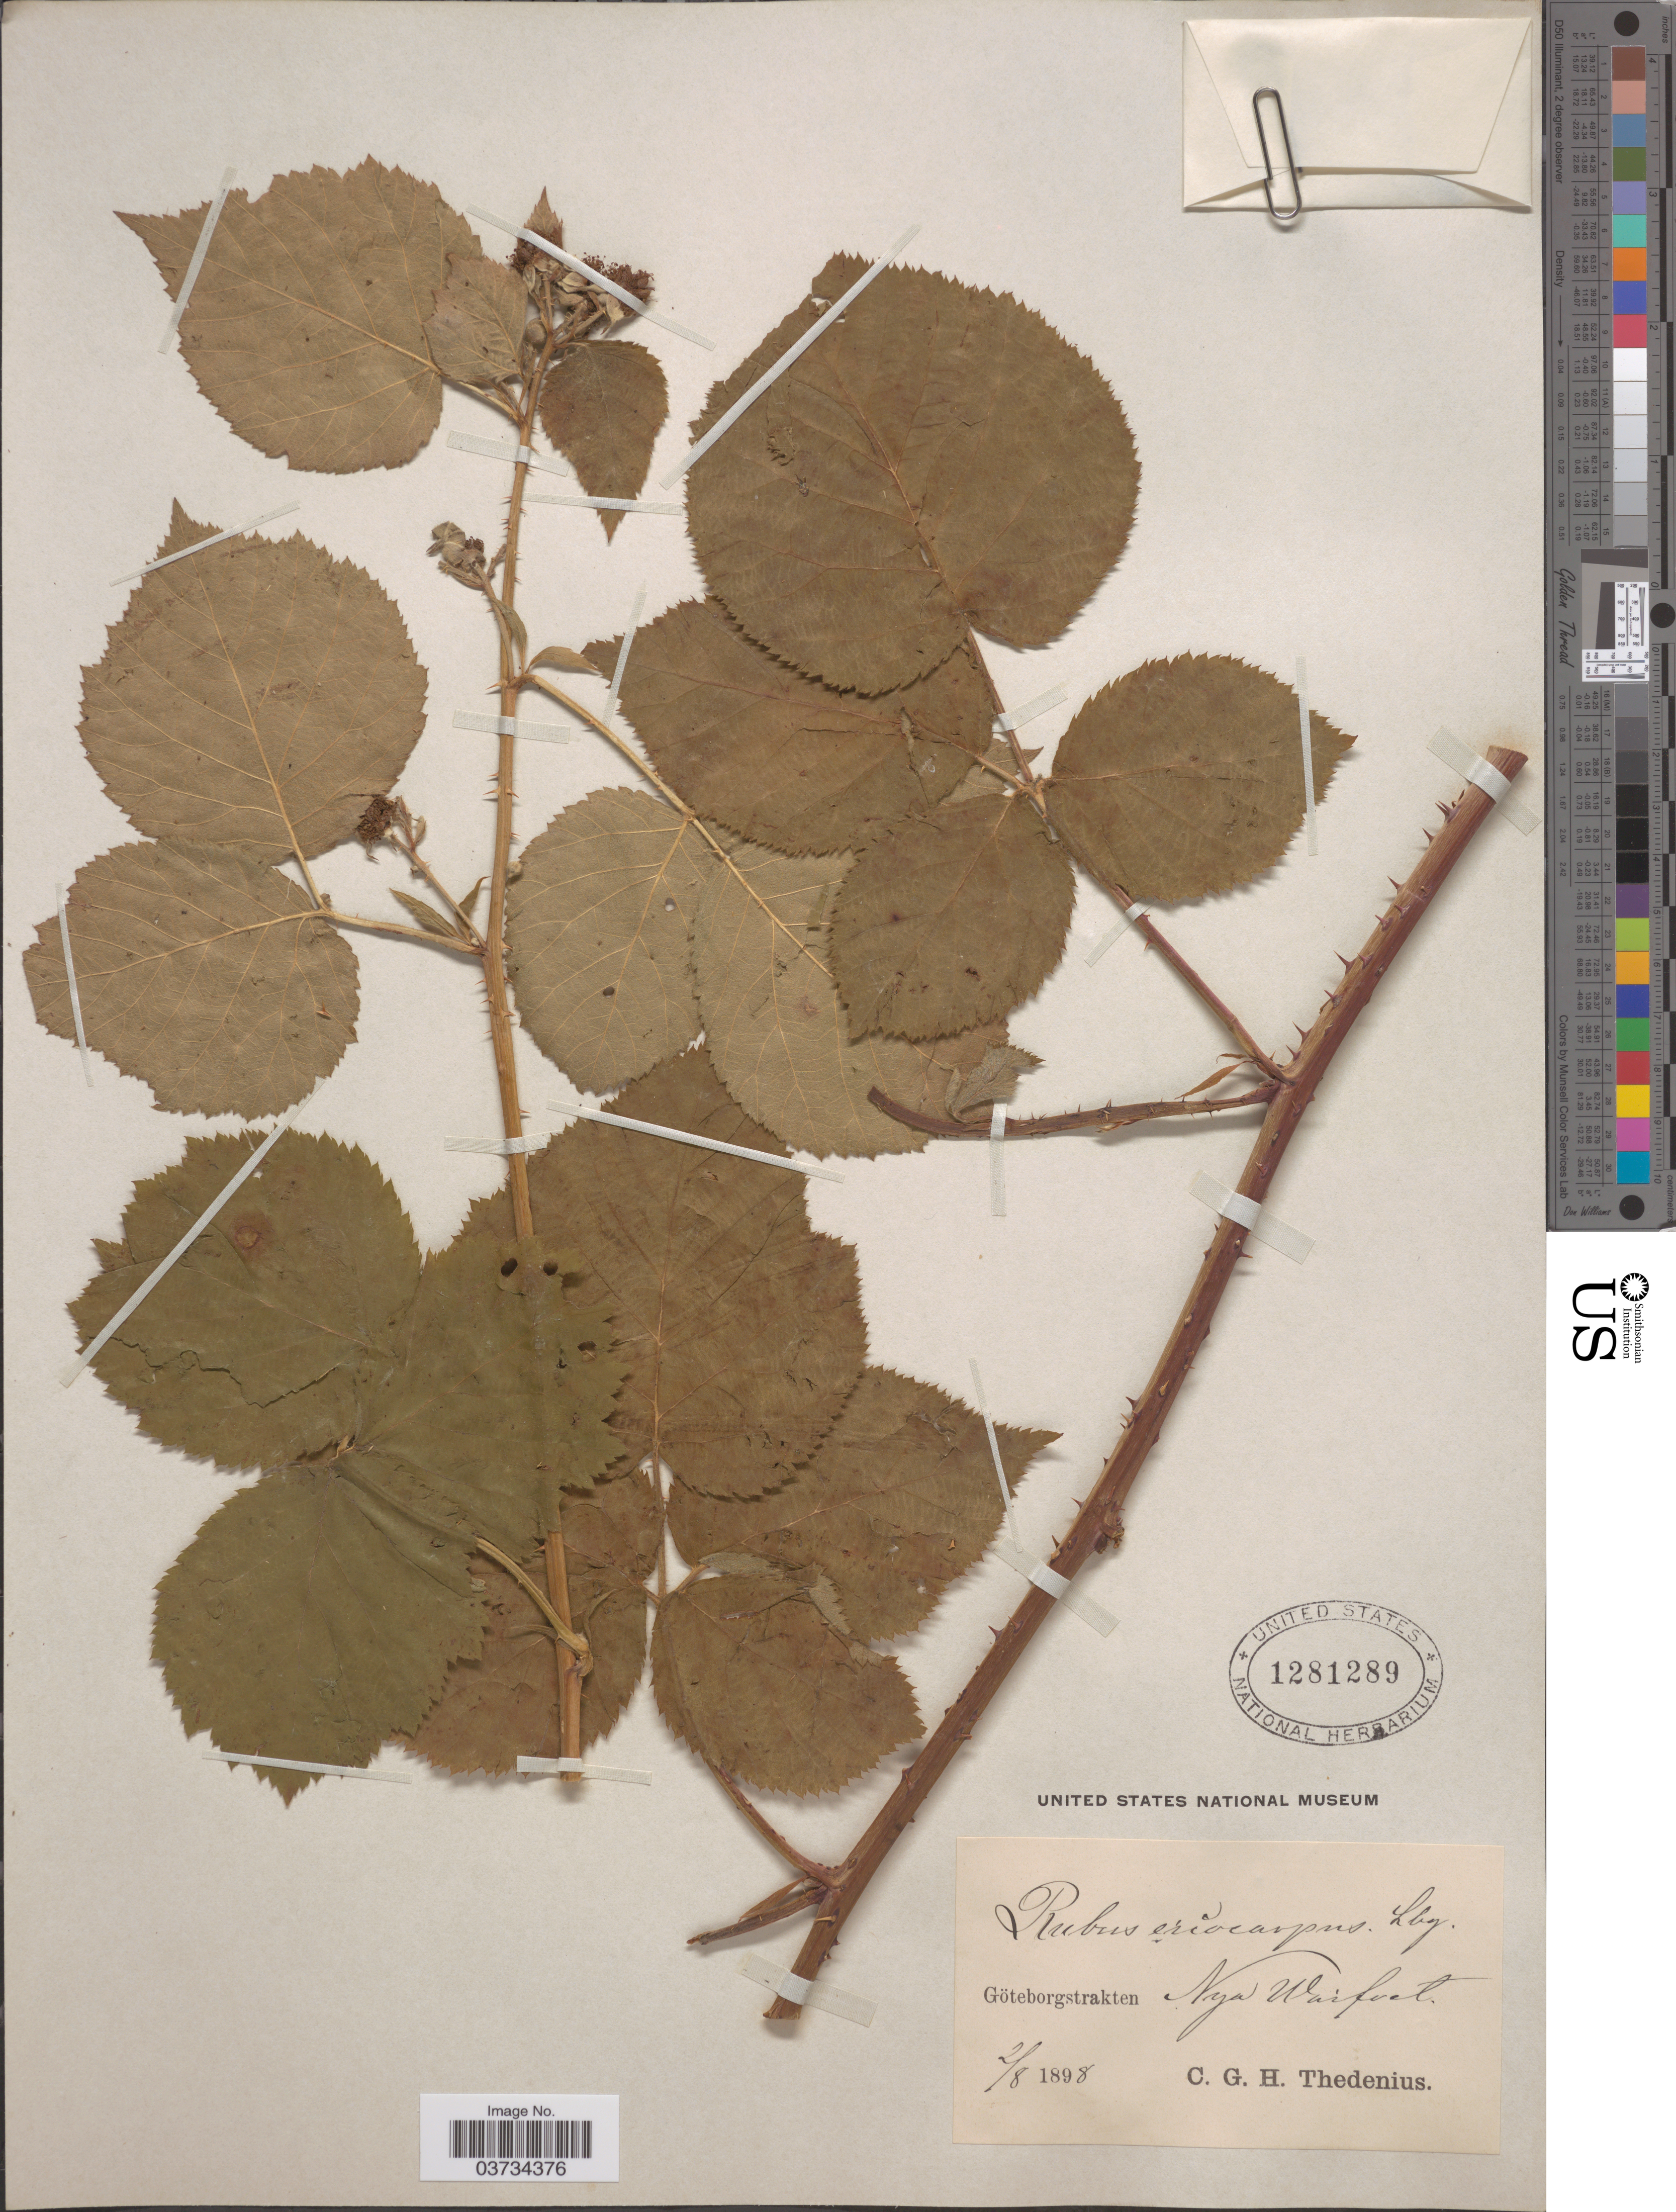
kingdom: Plantae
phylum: Tracheophyta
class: Magnoliopsida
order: Rosales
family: Rosaceae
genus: Rubus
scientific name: Rubus eriocarpus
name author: Liebm.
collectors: C. Thedenius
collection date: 1898-08-02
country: Sweden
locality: Göteborgstrakten Nya Warfvet.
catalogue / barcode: US 1281289